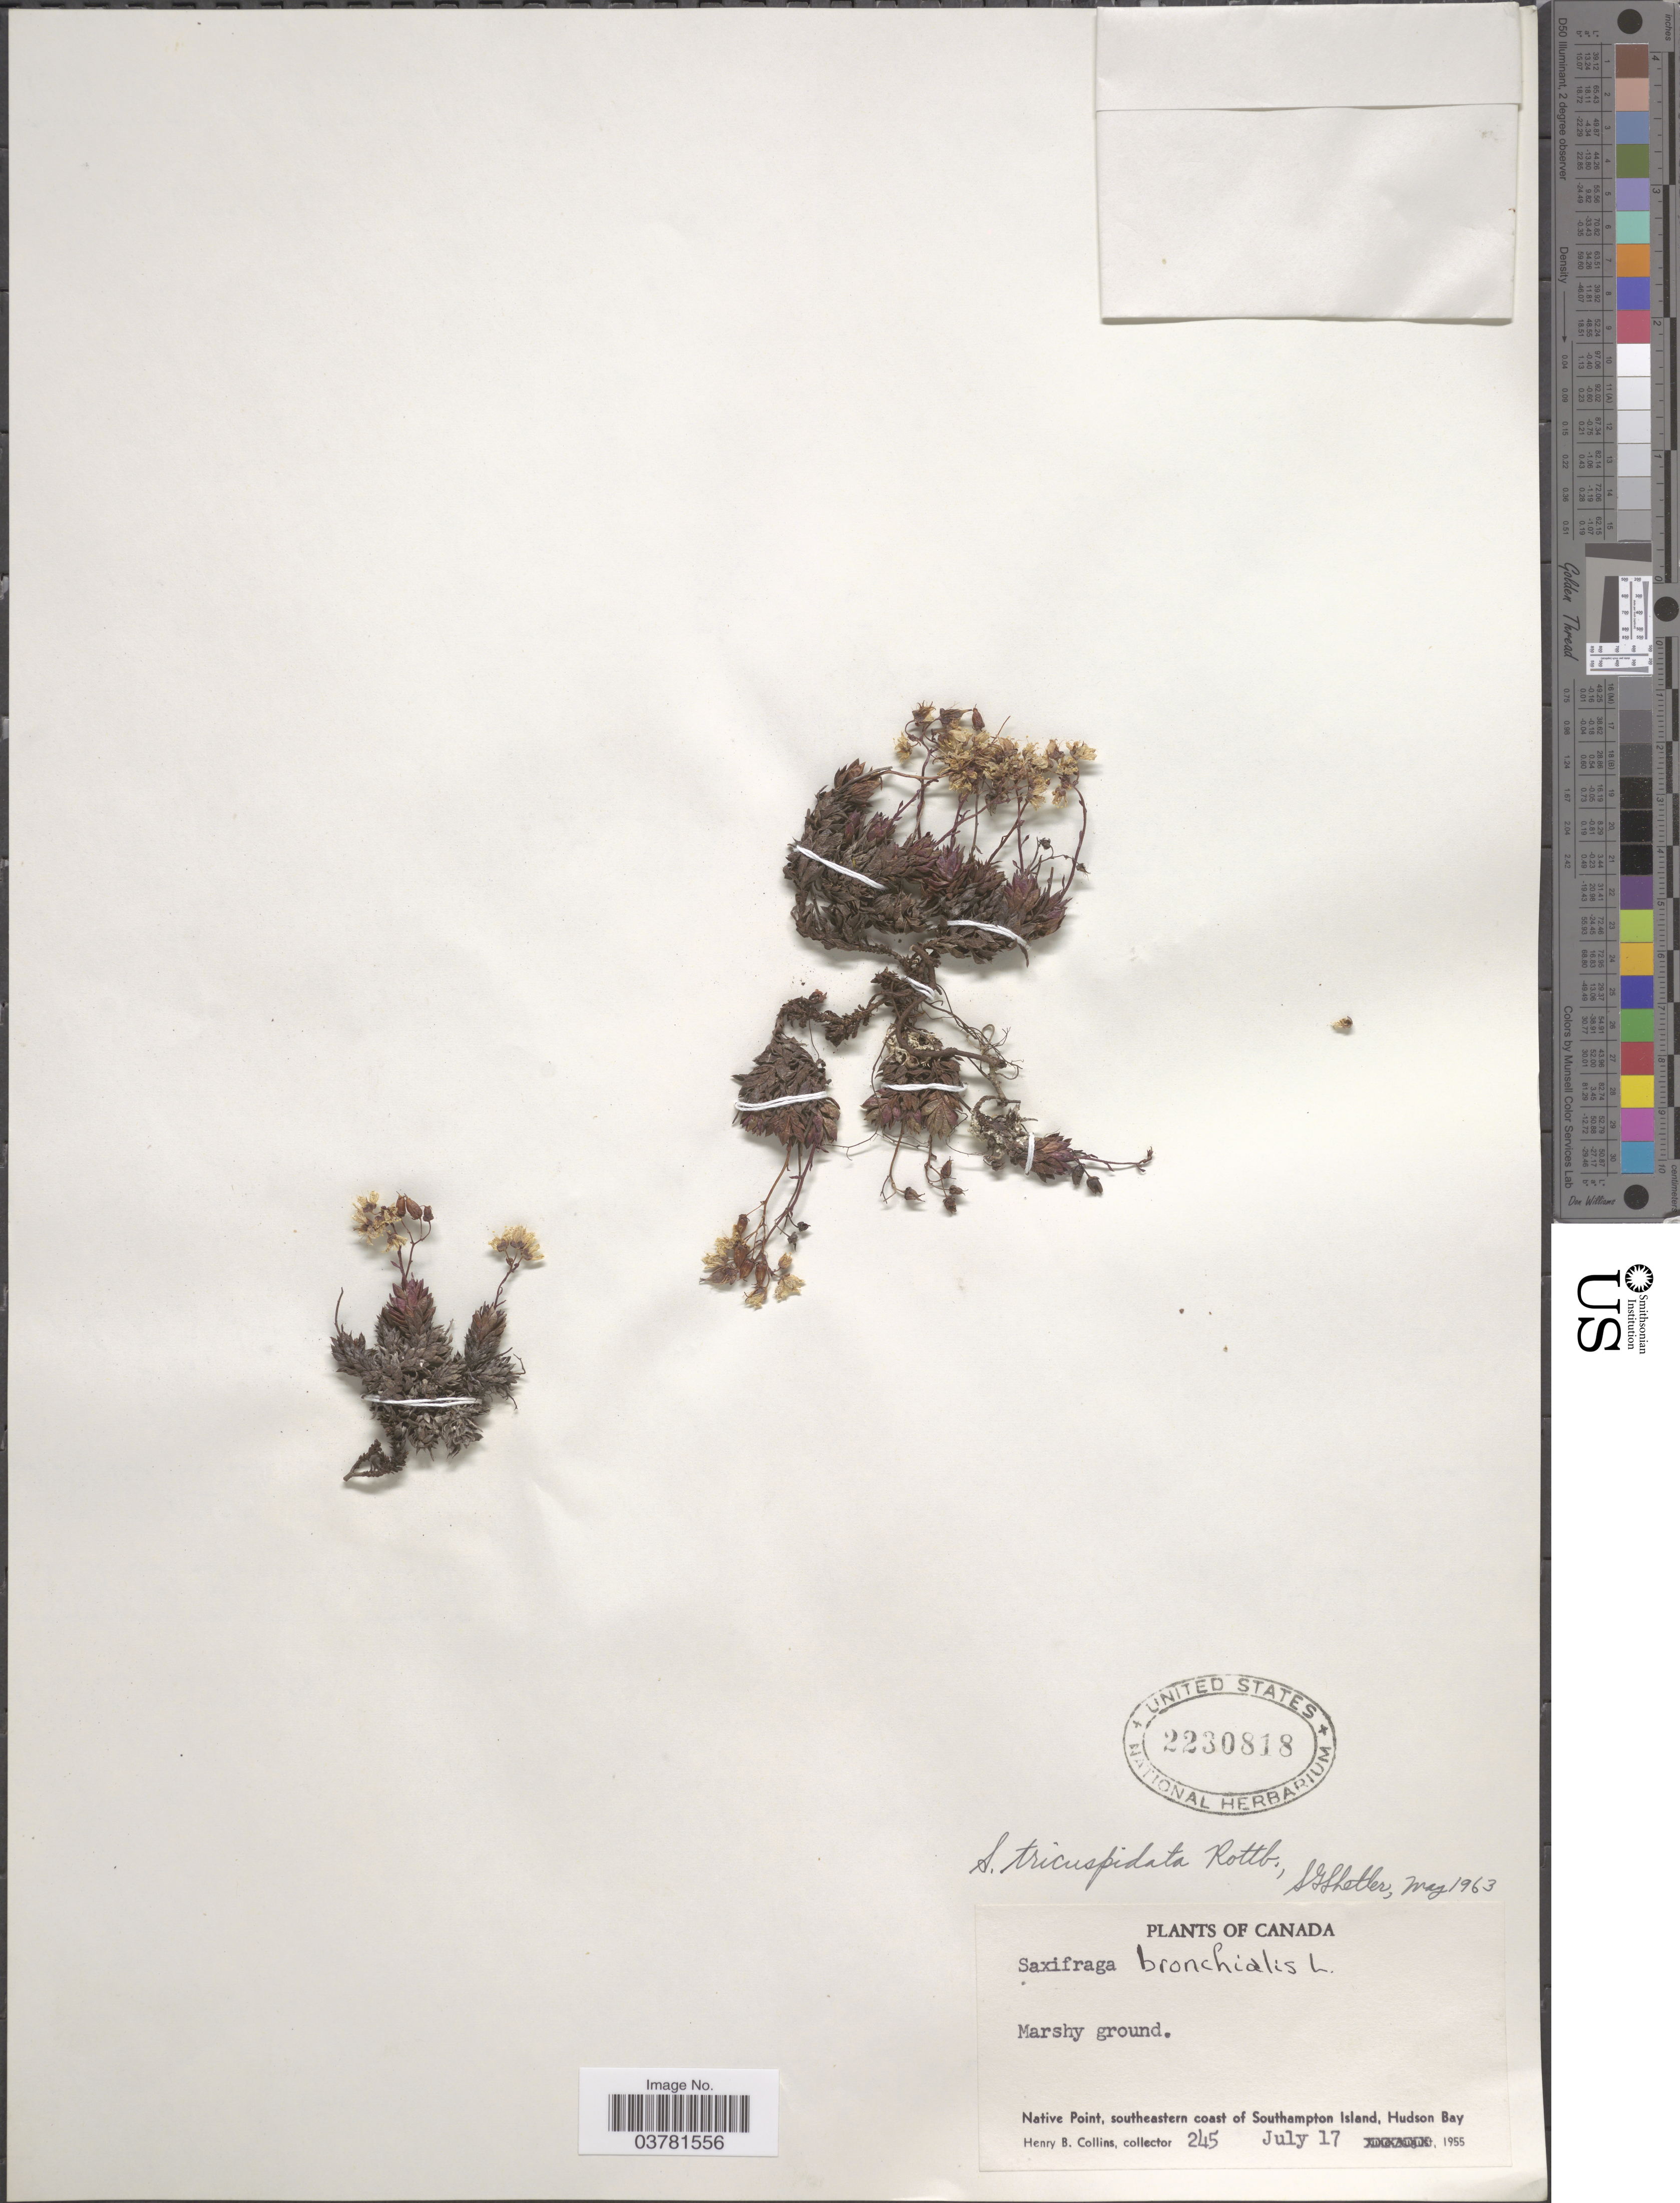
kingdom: Plantae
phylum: Tracheophyta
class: Magnoliopsida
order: Saxifragales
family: Saxifragaceae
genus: Saxifraga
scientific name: Saxifraga tricuspidata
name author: Rottb.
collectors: H. Collins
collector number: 245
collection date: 1955-07-17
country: Canada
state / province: Nunavut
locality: Native Point, southeastern coast of Southampton Island, Hudson Bay.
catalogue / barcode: US 2230818